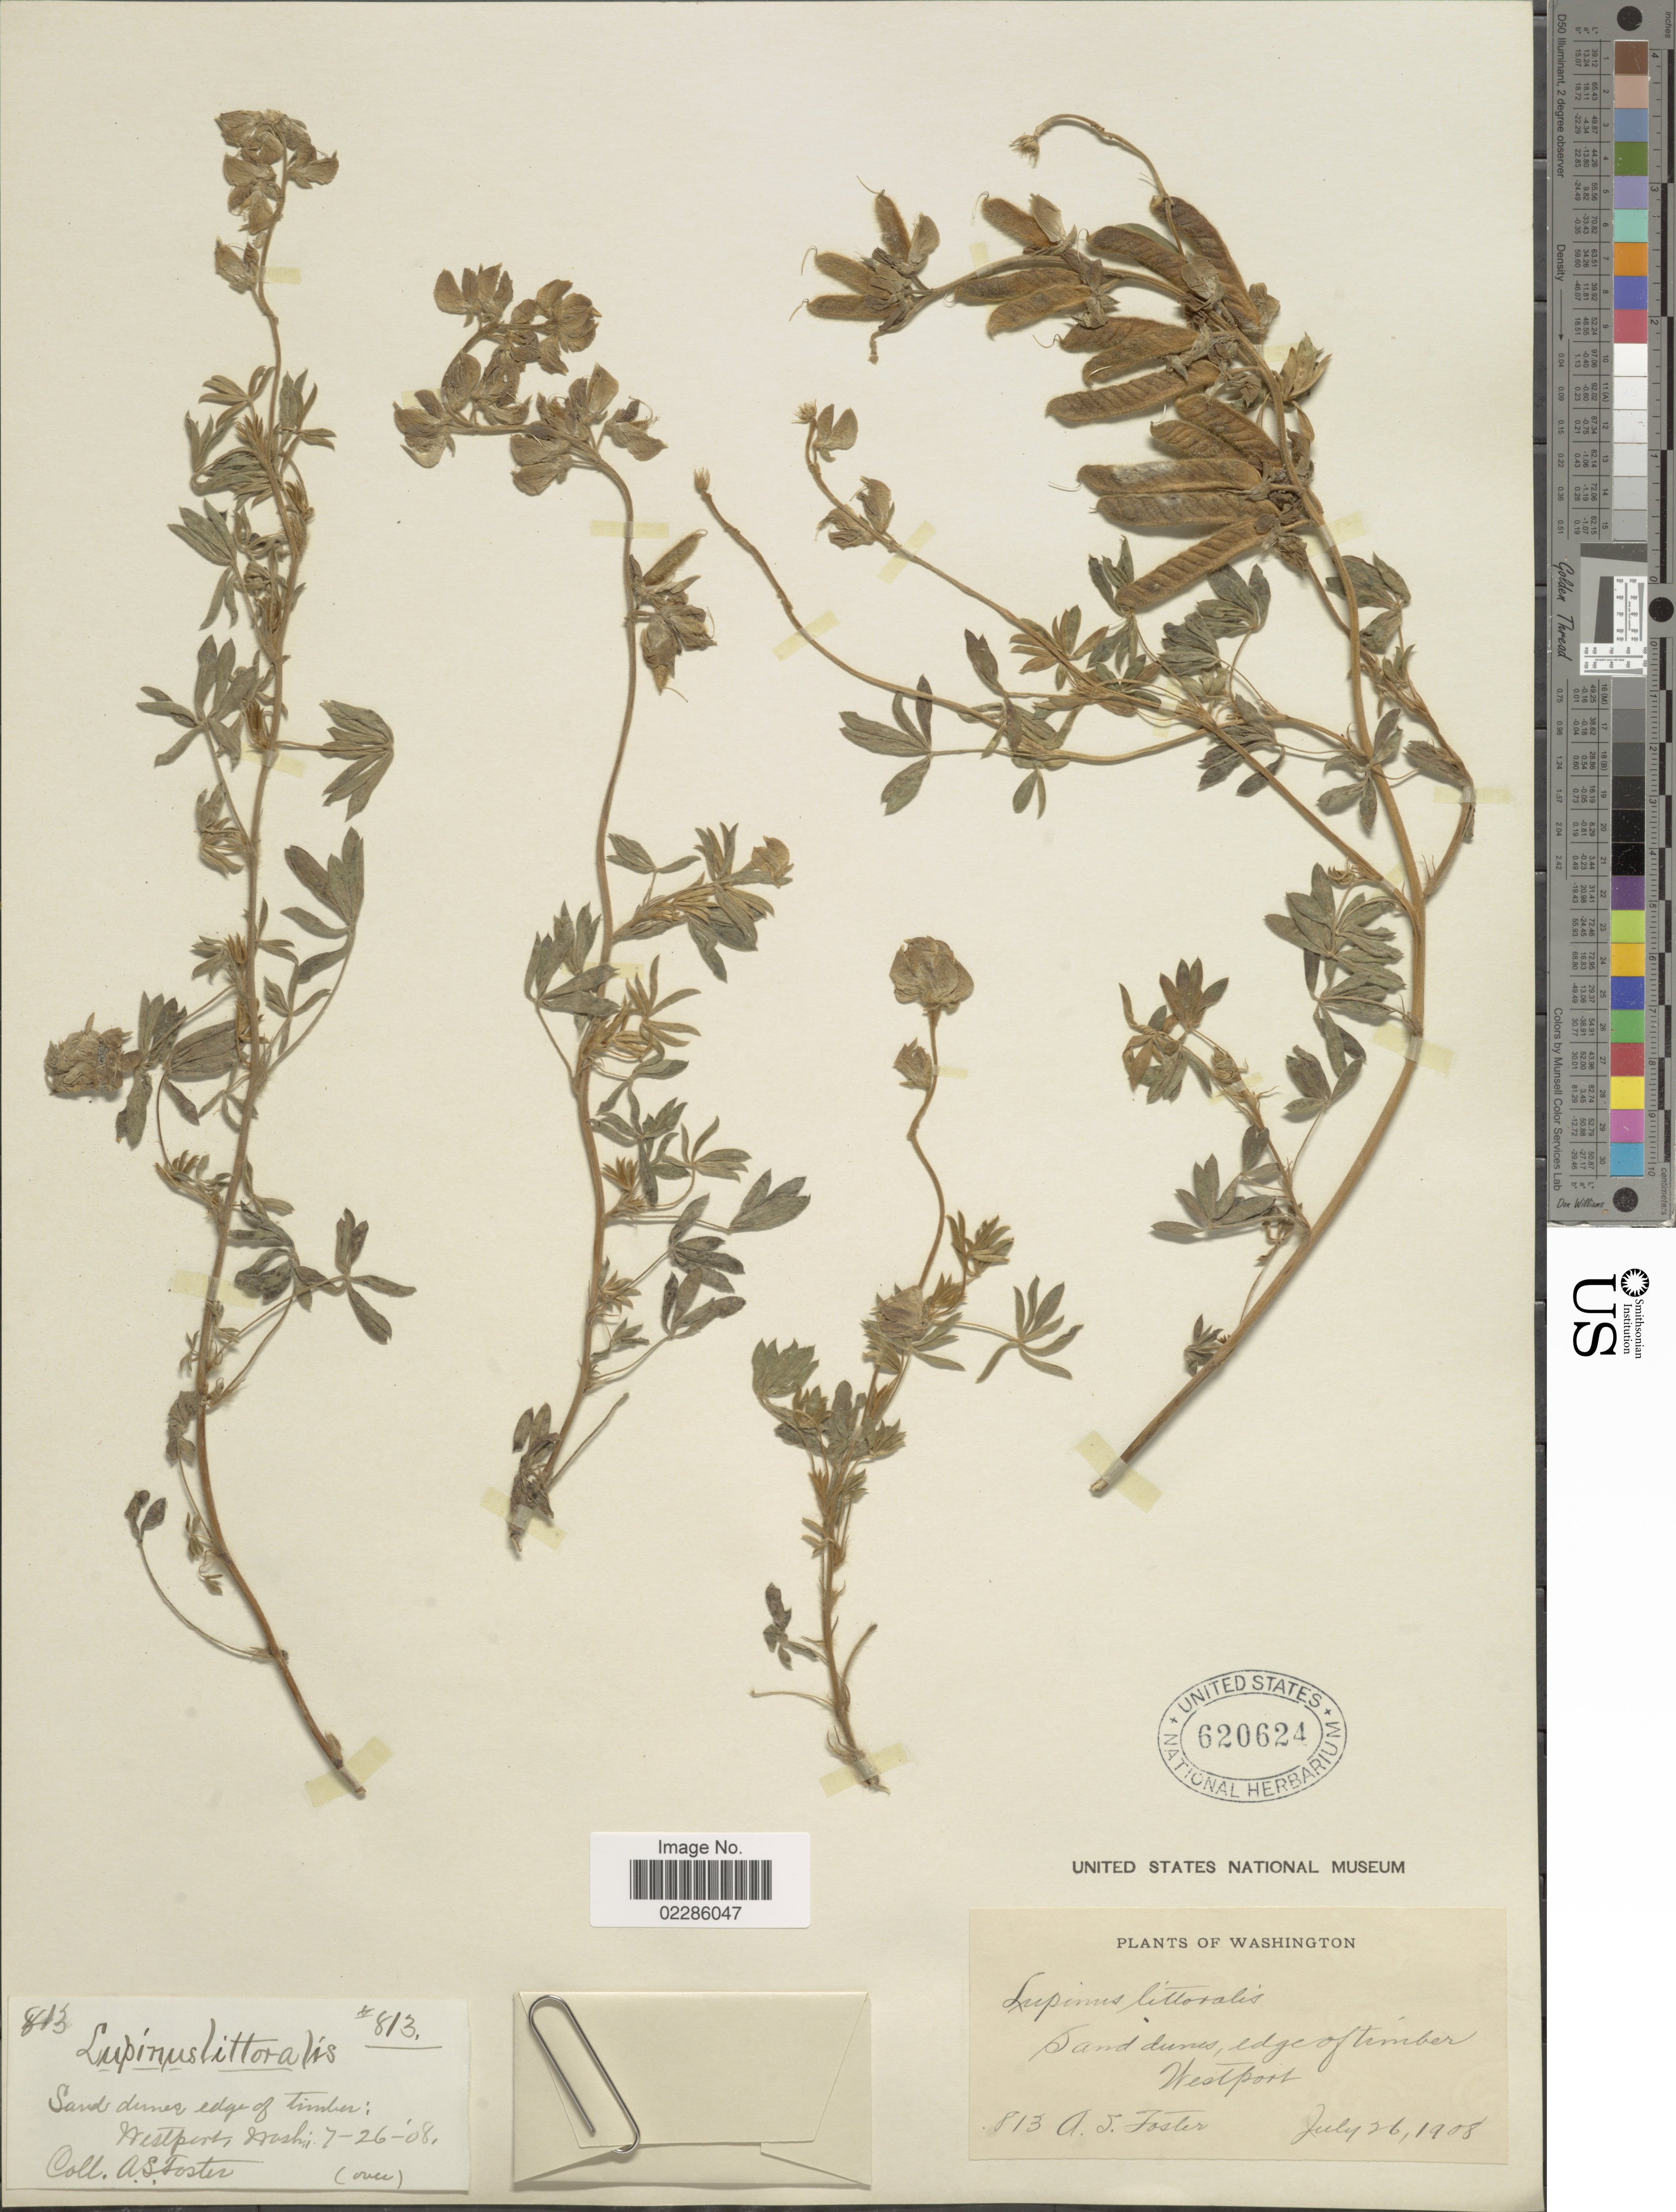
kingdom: Plantae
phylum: Tracheophyta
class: Magnoliopsida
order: Fabales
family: Fabaceae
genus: Lupinus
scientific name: Lupinus littoralis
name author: Douglas ex Lindl.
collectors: A. S. Foster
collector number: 813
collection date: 1908-07-26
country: United States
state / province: Washington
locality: Sand dunes, edge of timber Westport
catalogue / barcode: US 620624